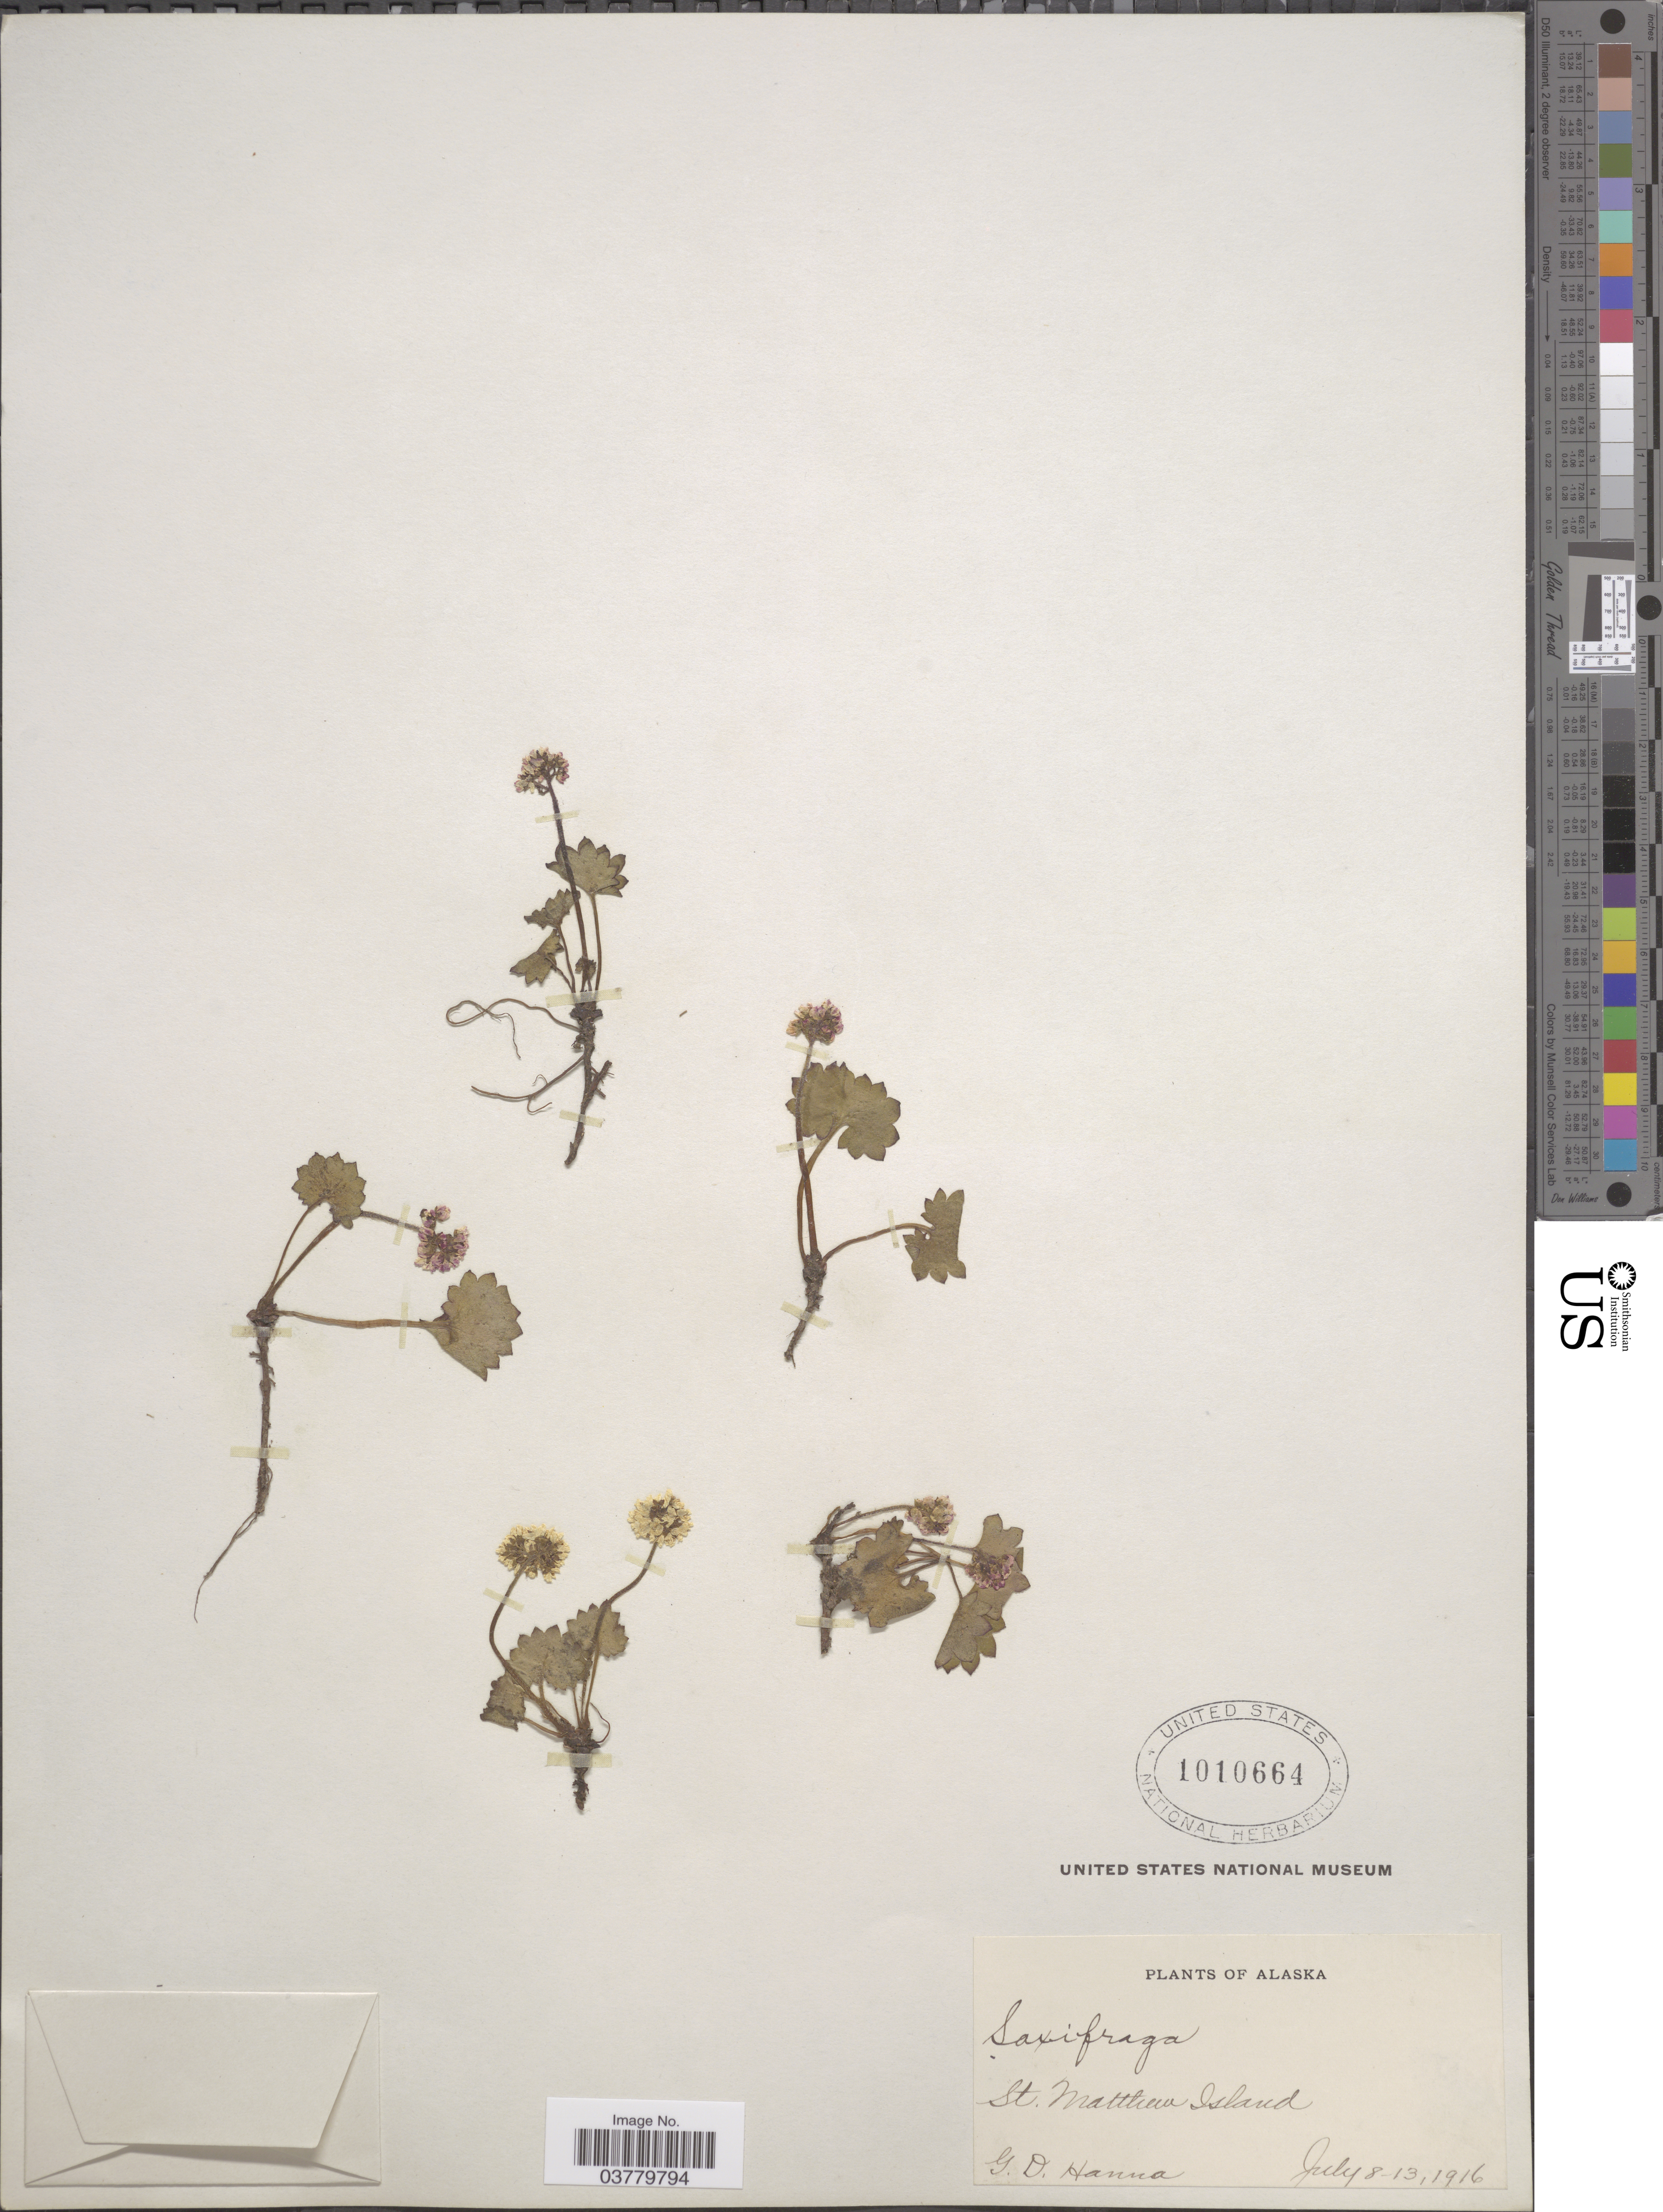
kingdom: Plantae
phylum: Tracheophyta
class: Magnoliopsida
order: Saxifragales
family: Saxifragaceae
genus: Micranthes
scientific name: Micranthes nelsoniana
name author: (D. Don) Small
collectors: G. D. Hanna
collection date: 1916-07-08/1916-07-13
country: United States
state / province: Alaska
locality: St. Matthew Island.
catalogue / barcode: US 1010664